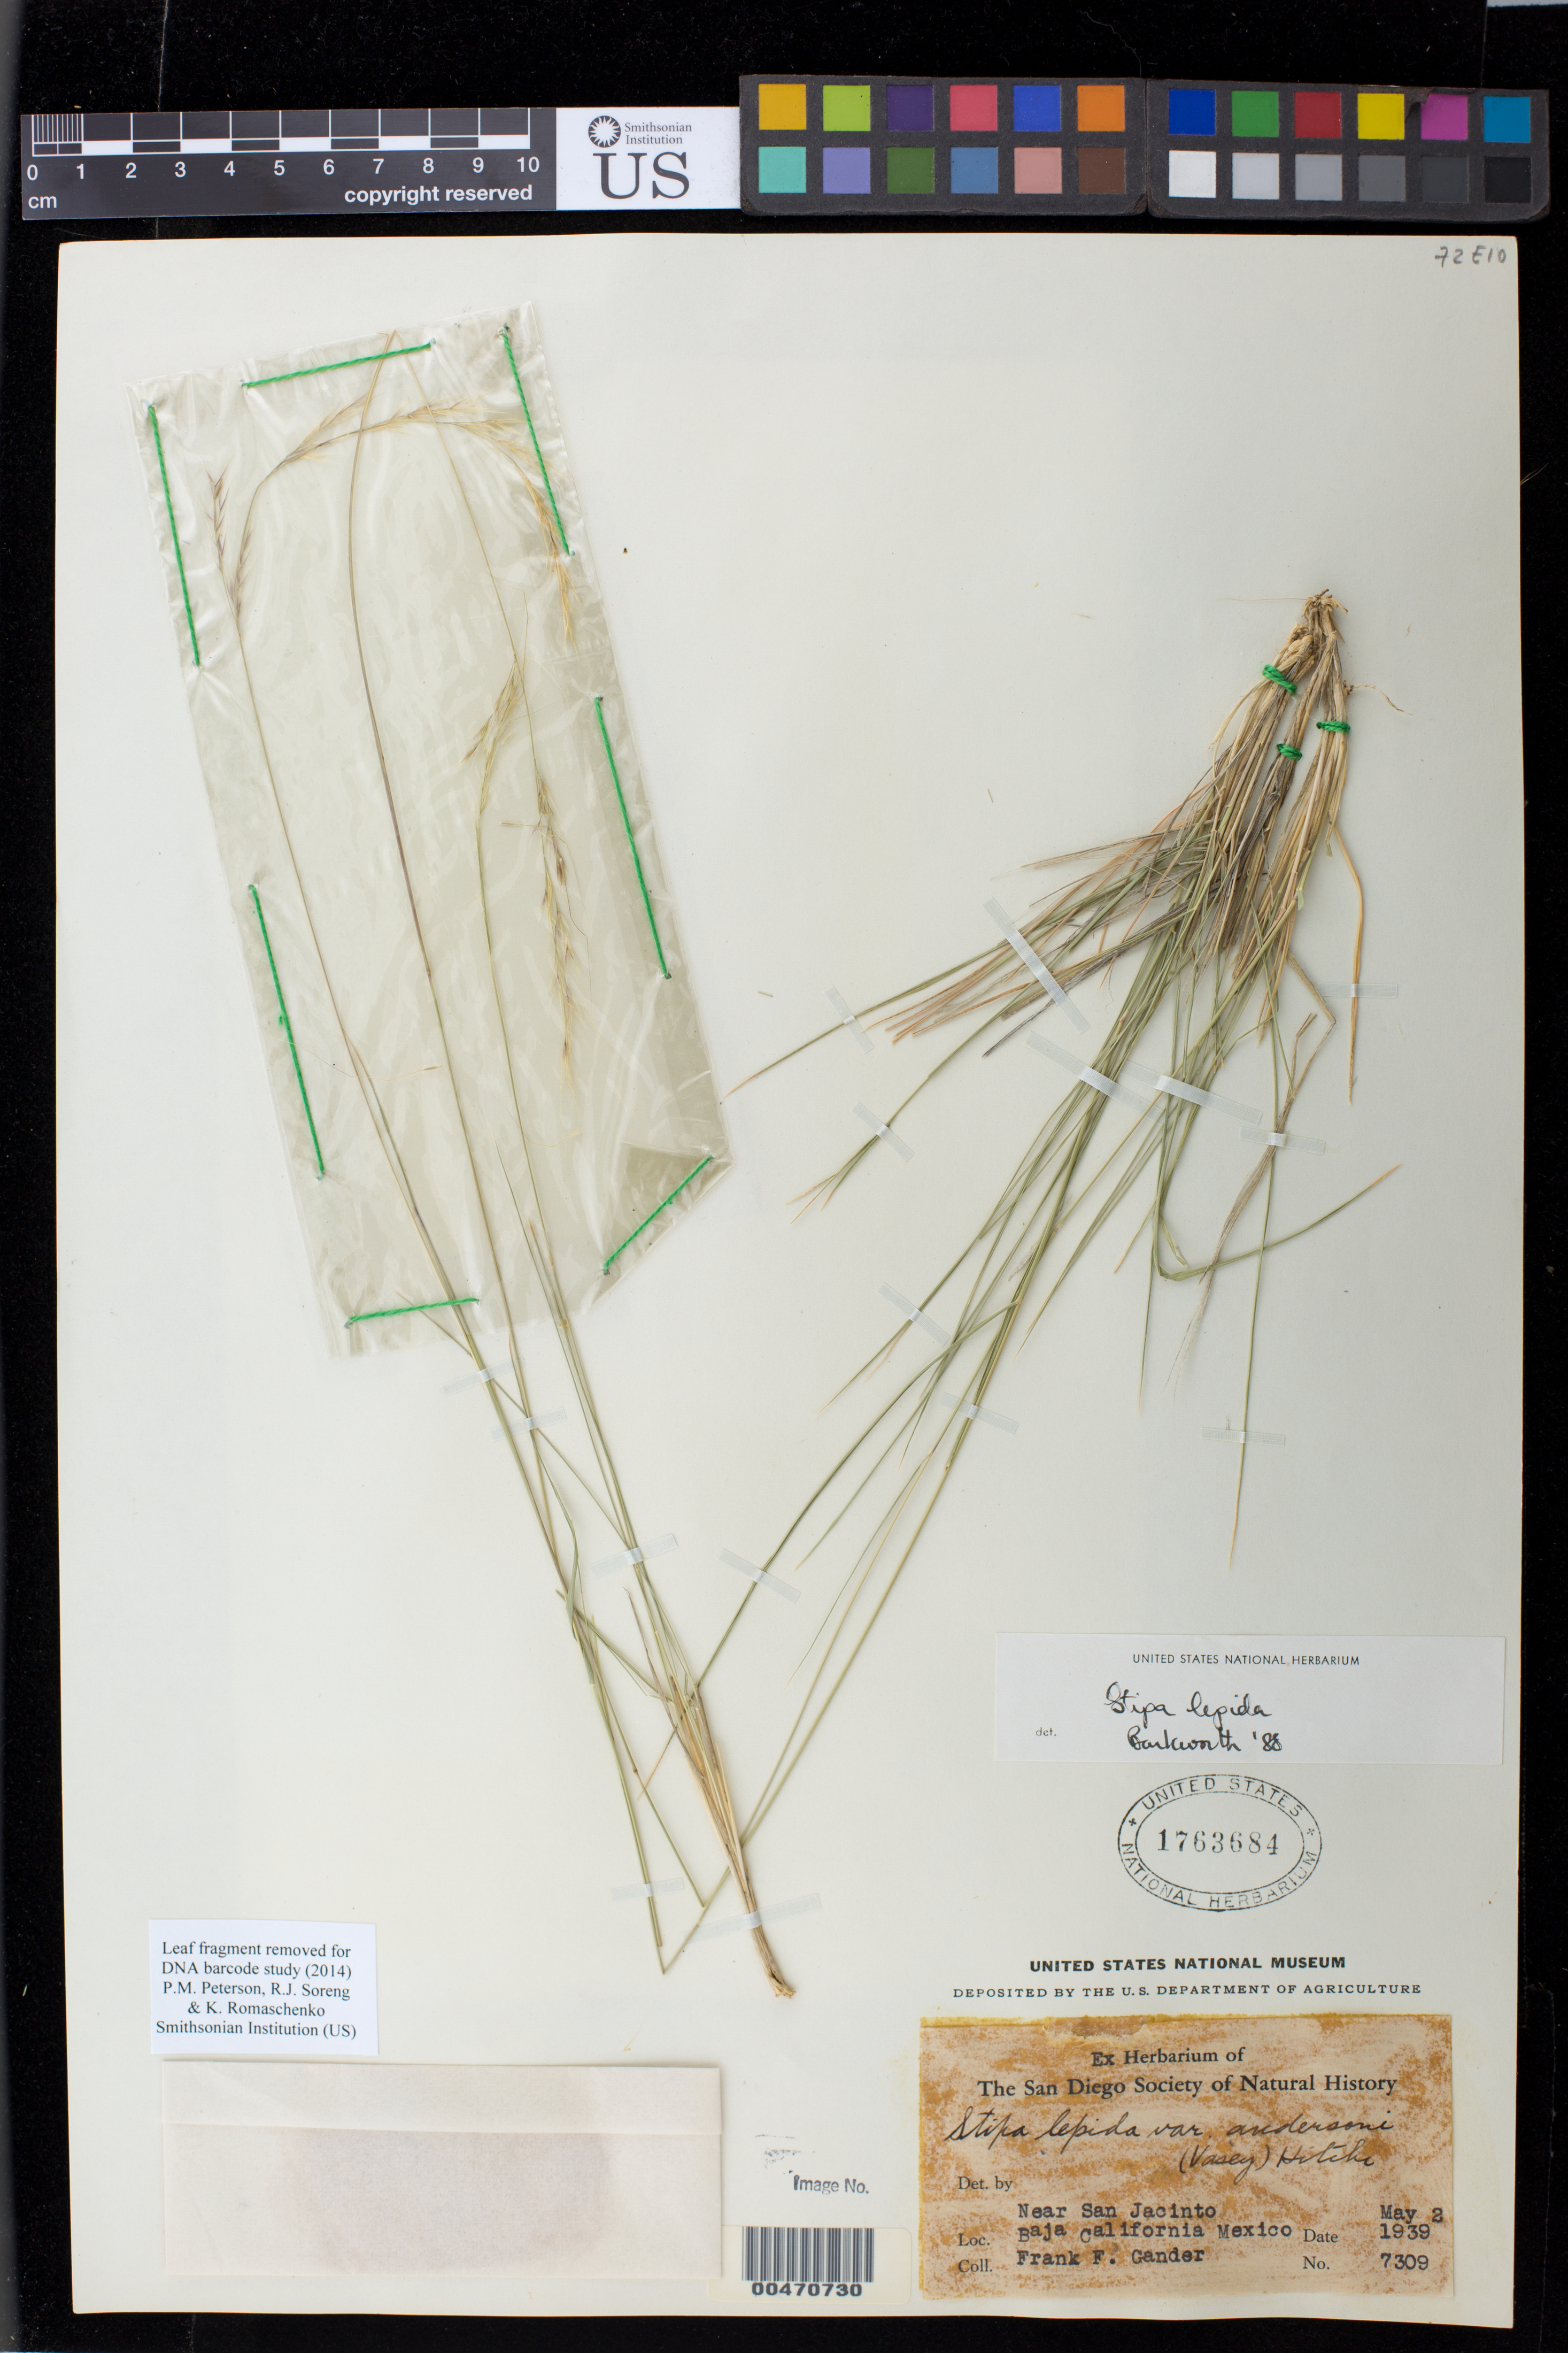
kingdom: Plantae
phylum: Tracheophyta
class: Liliopsida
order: Poales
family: Poaceae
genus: Nassella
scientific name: Nassella lepida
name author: (Hitchc.) Barkworth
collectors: F. Gander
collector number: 7309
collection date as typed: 2 May 1939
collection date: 1939-05-02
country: Mexico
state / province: Baja California Norte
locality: Near San Jacinto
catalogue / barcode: US 1763684